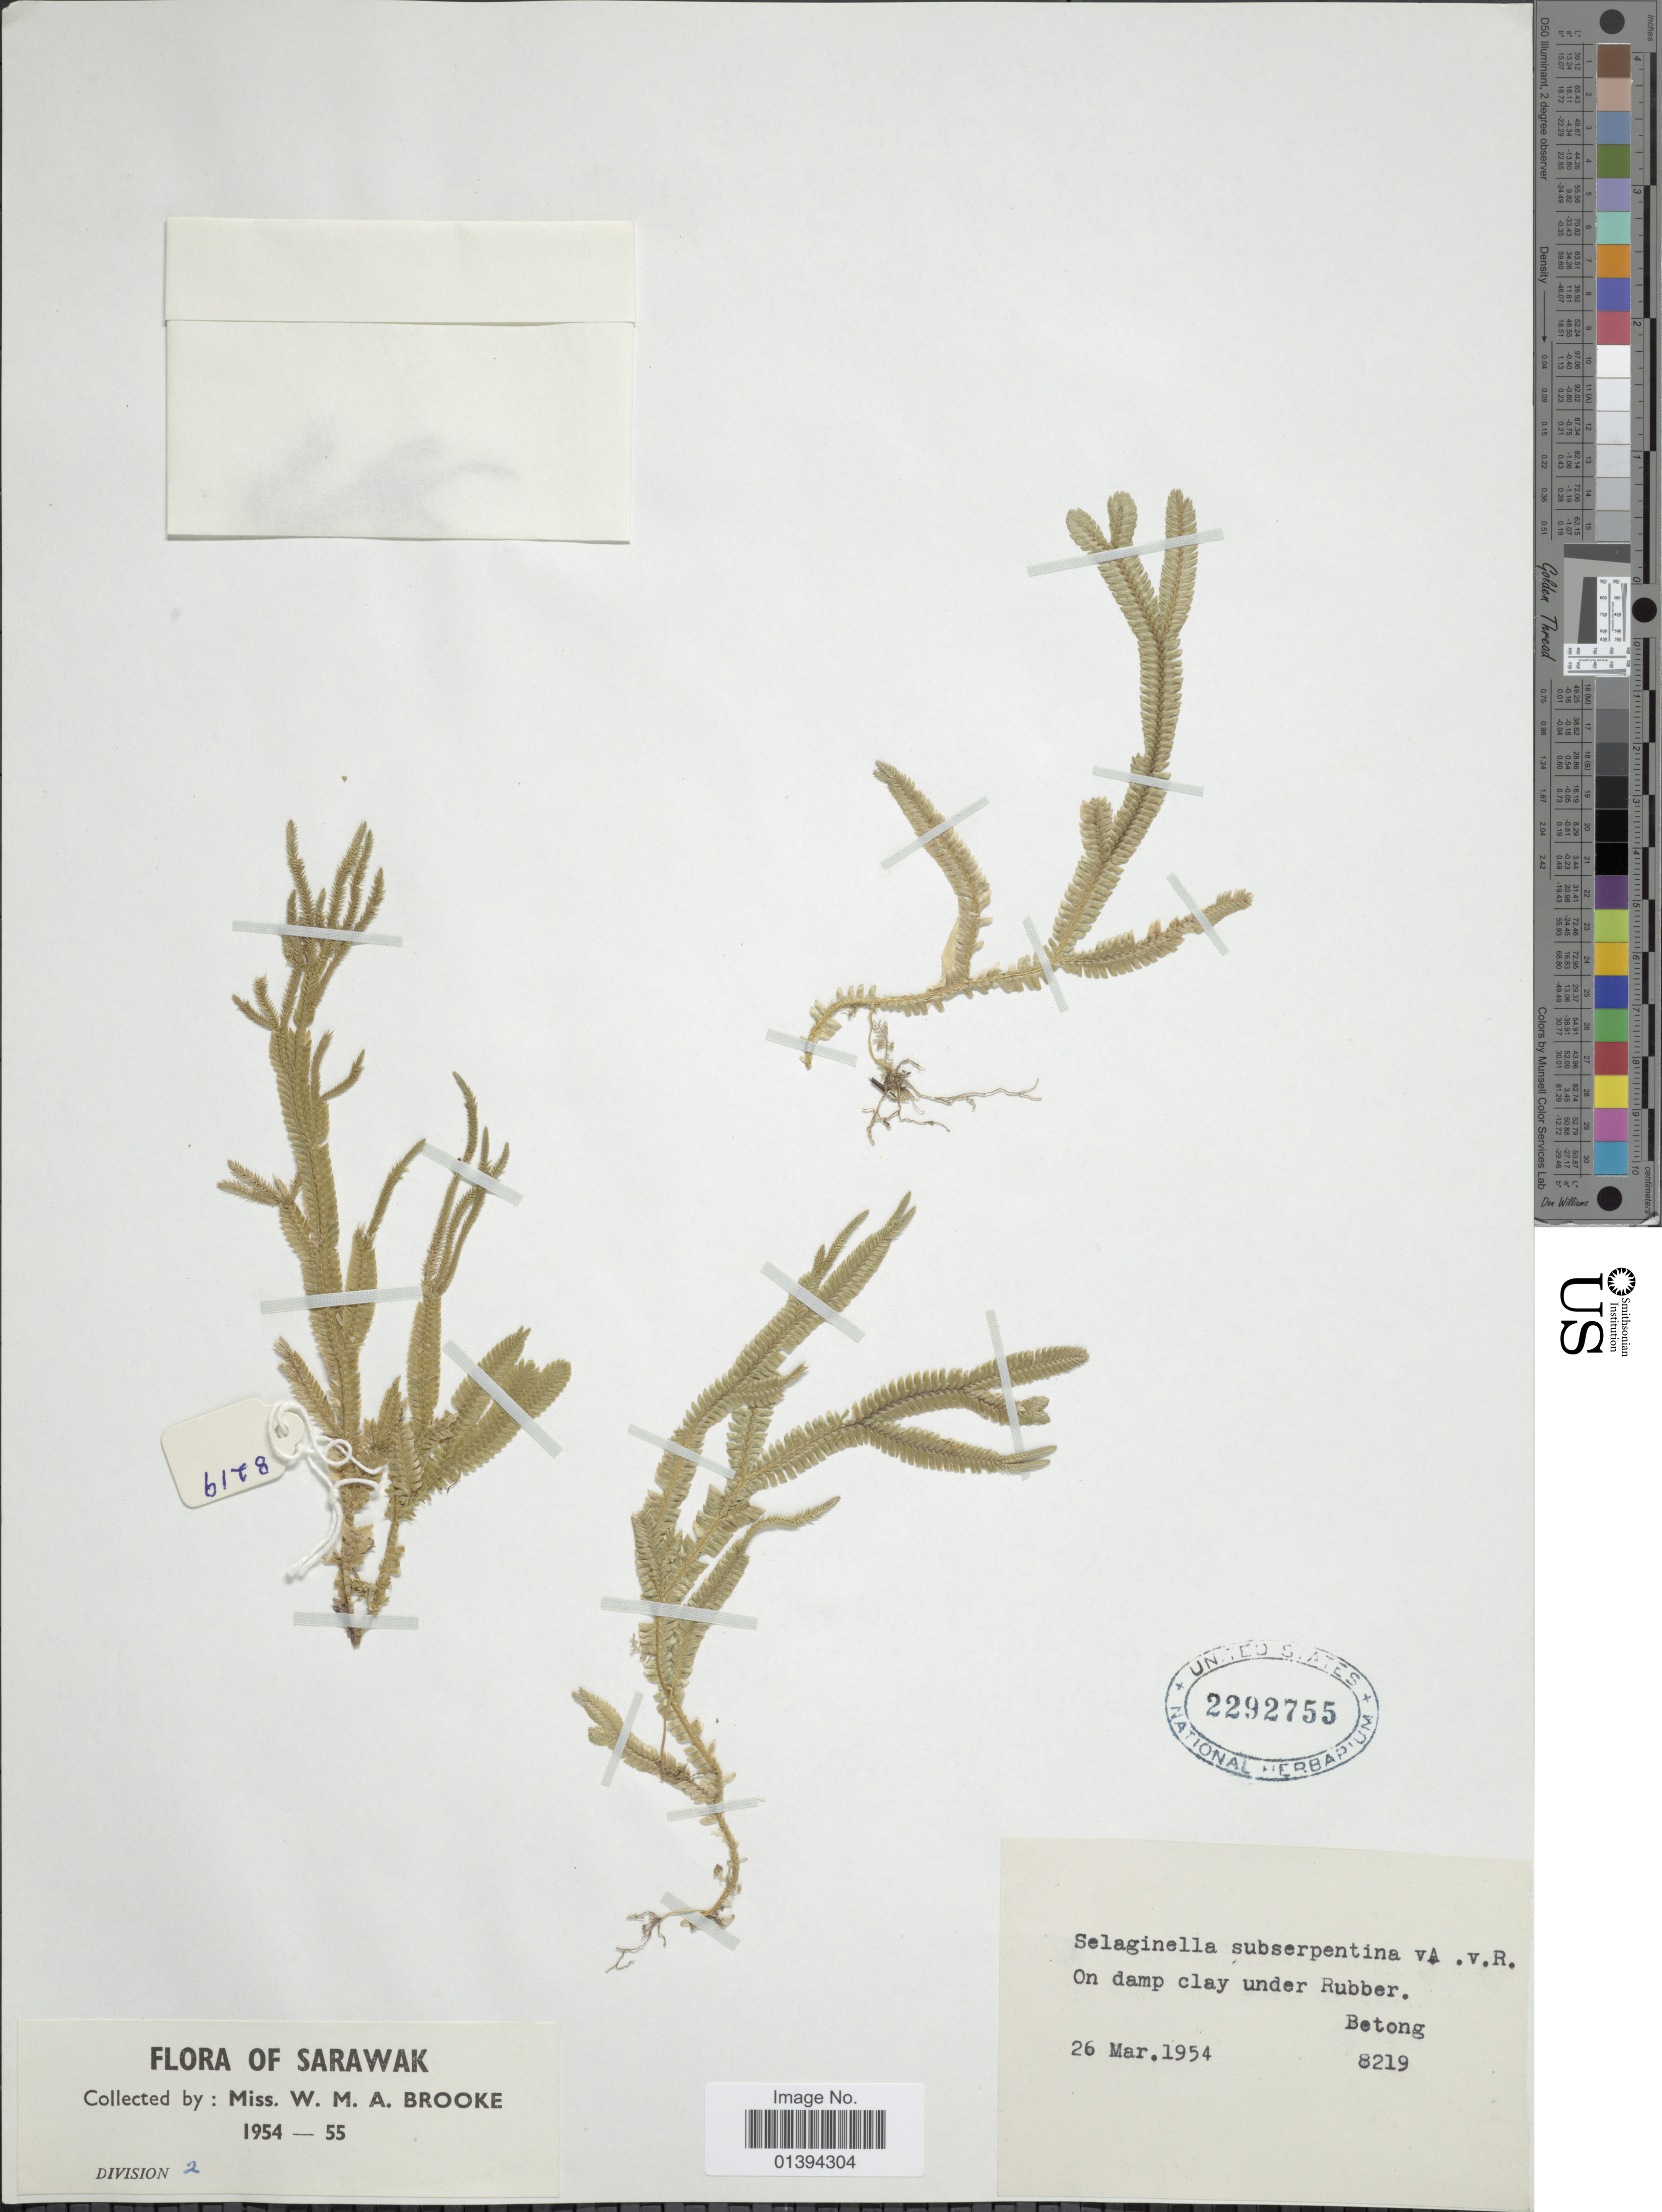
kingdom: Plantae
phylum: Tracheophyta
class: Lycopodiopsida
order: Selaginellales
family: Selaginellaceae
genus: Selaginella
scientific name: Selaginella subserpentina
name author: Alderw.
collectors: W. Brooke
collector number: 8219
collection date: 1954-03-26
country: Malaysia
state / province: Sarawak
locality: On damp clay under Rubber, Betong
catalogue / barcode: US 2292755